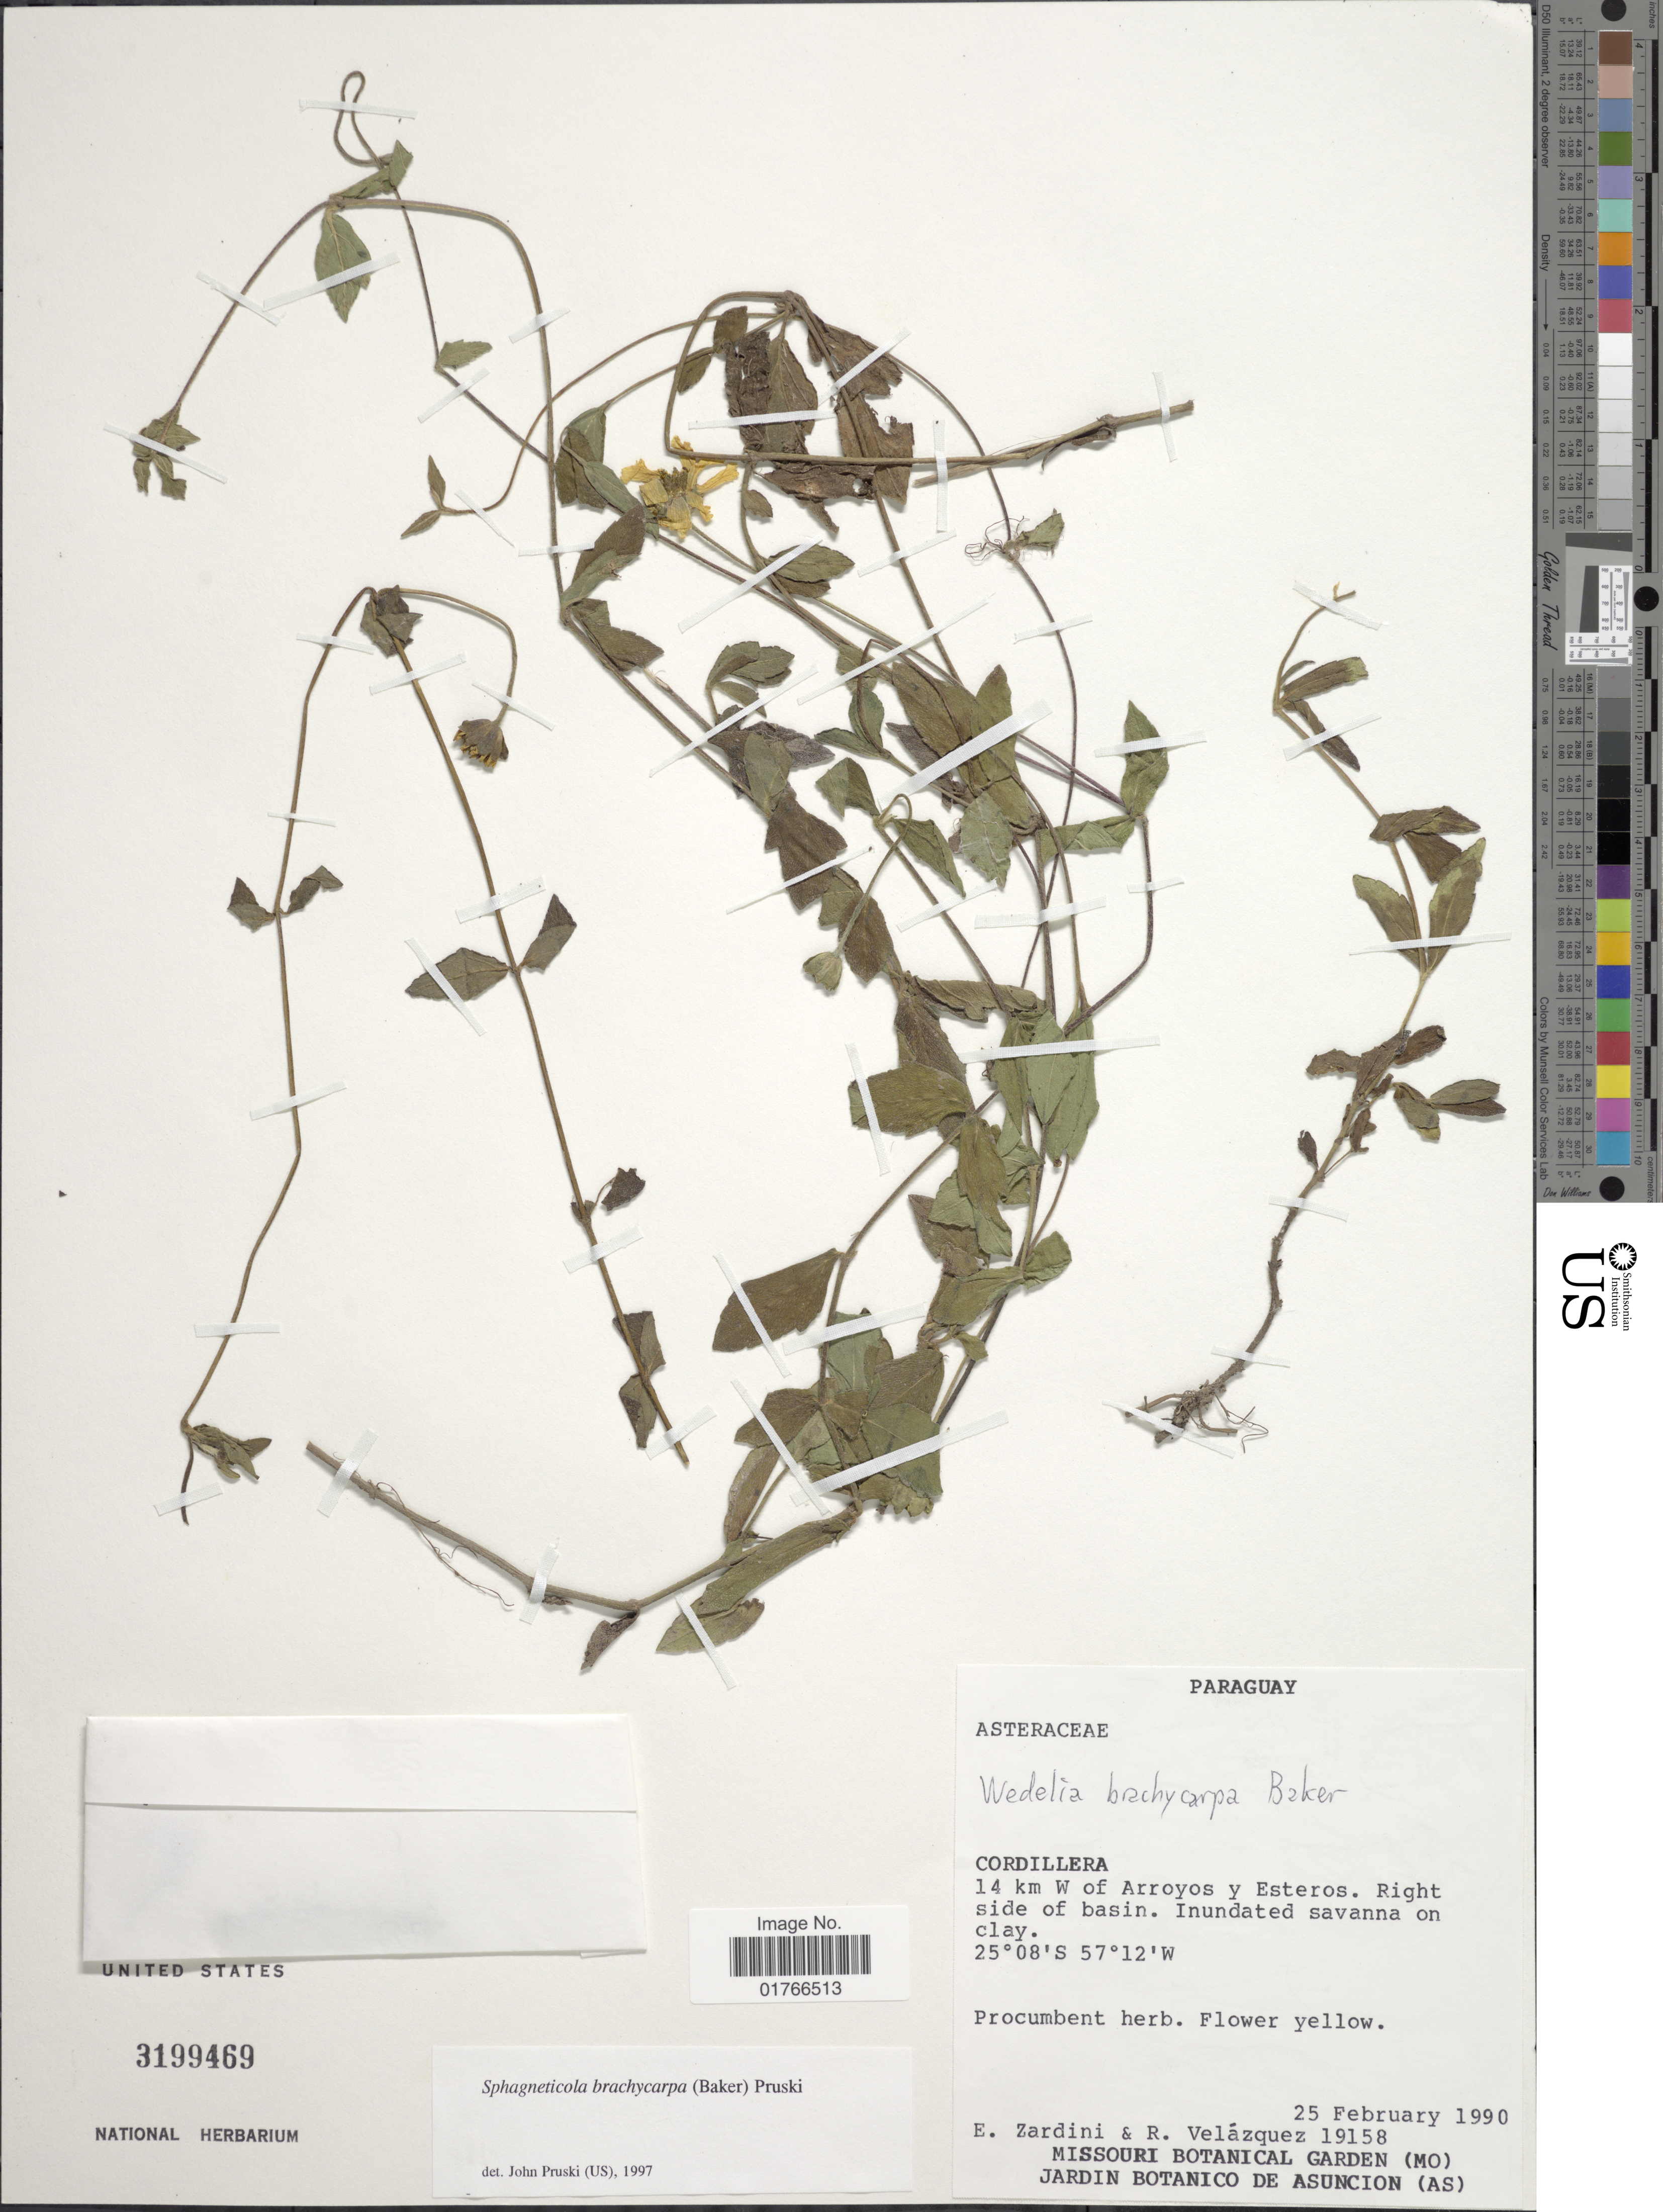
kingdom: Plantae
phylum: Tracheophyta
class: Magnoliopsida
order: Asterales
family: Asteraceae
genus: Sphagneticola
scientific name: Sphagneticola brachycarpa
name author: (Baker) Pruski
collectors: E. M. Zardini & R. Velázquez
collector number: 19158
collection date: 1990-02-25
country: Paraguay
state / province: Cordillera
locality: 14 km W of Arroyos y Esteros. Right side of basin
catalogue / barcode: US 3199469